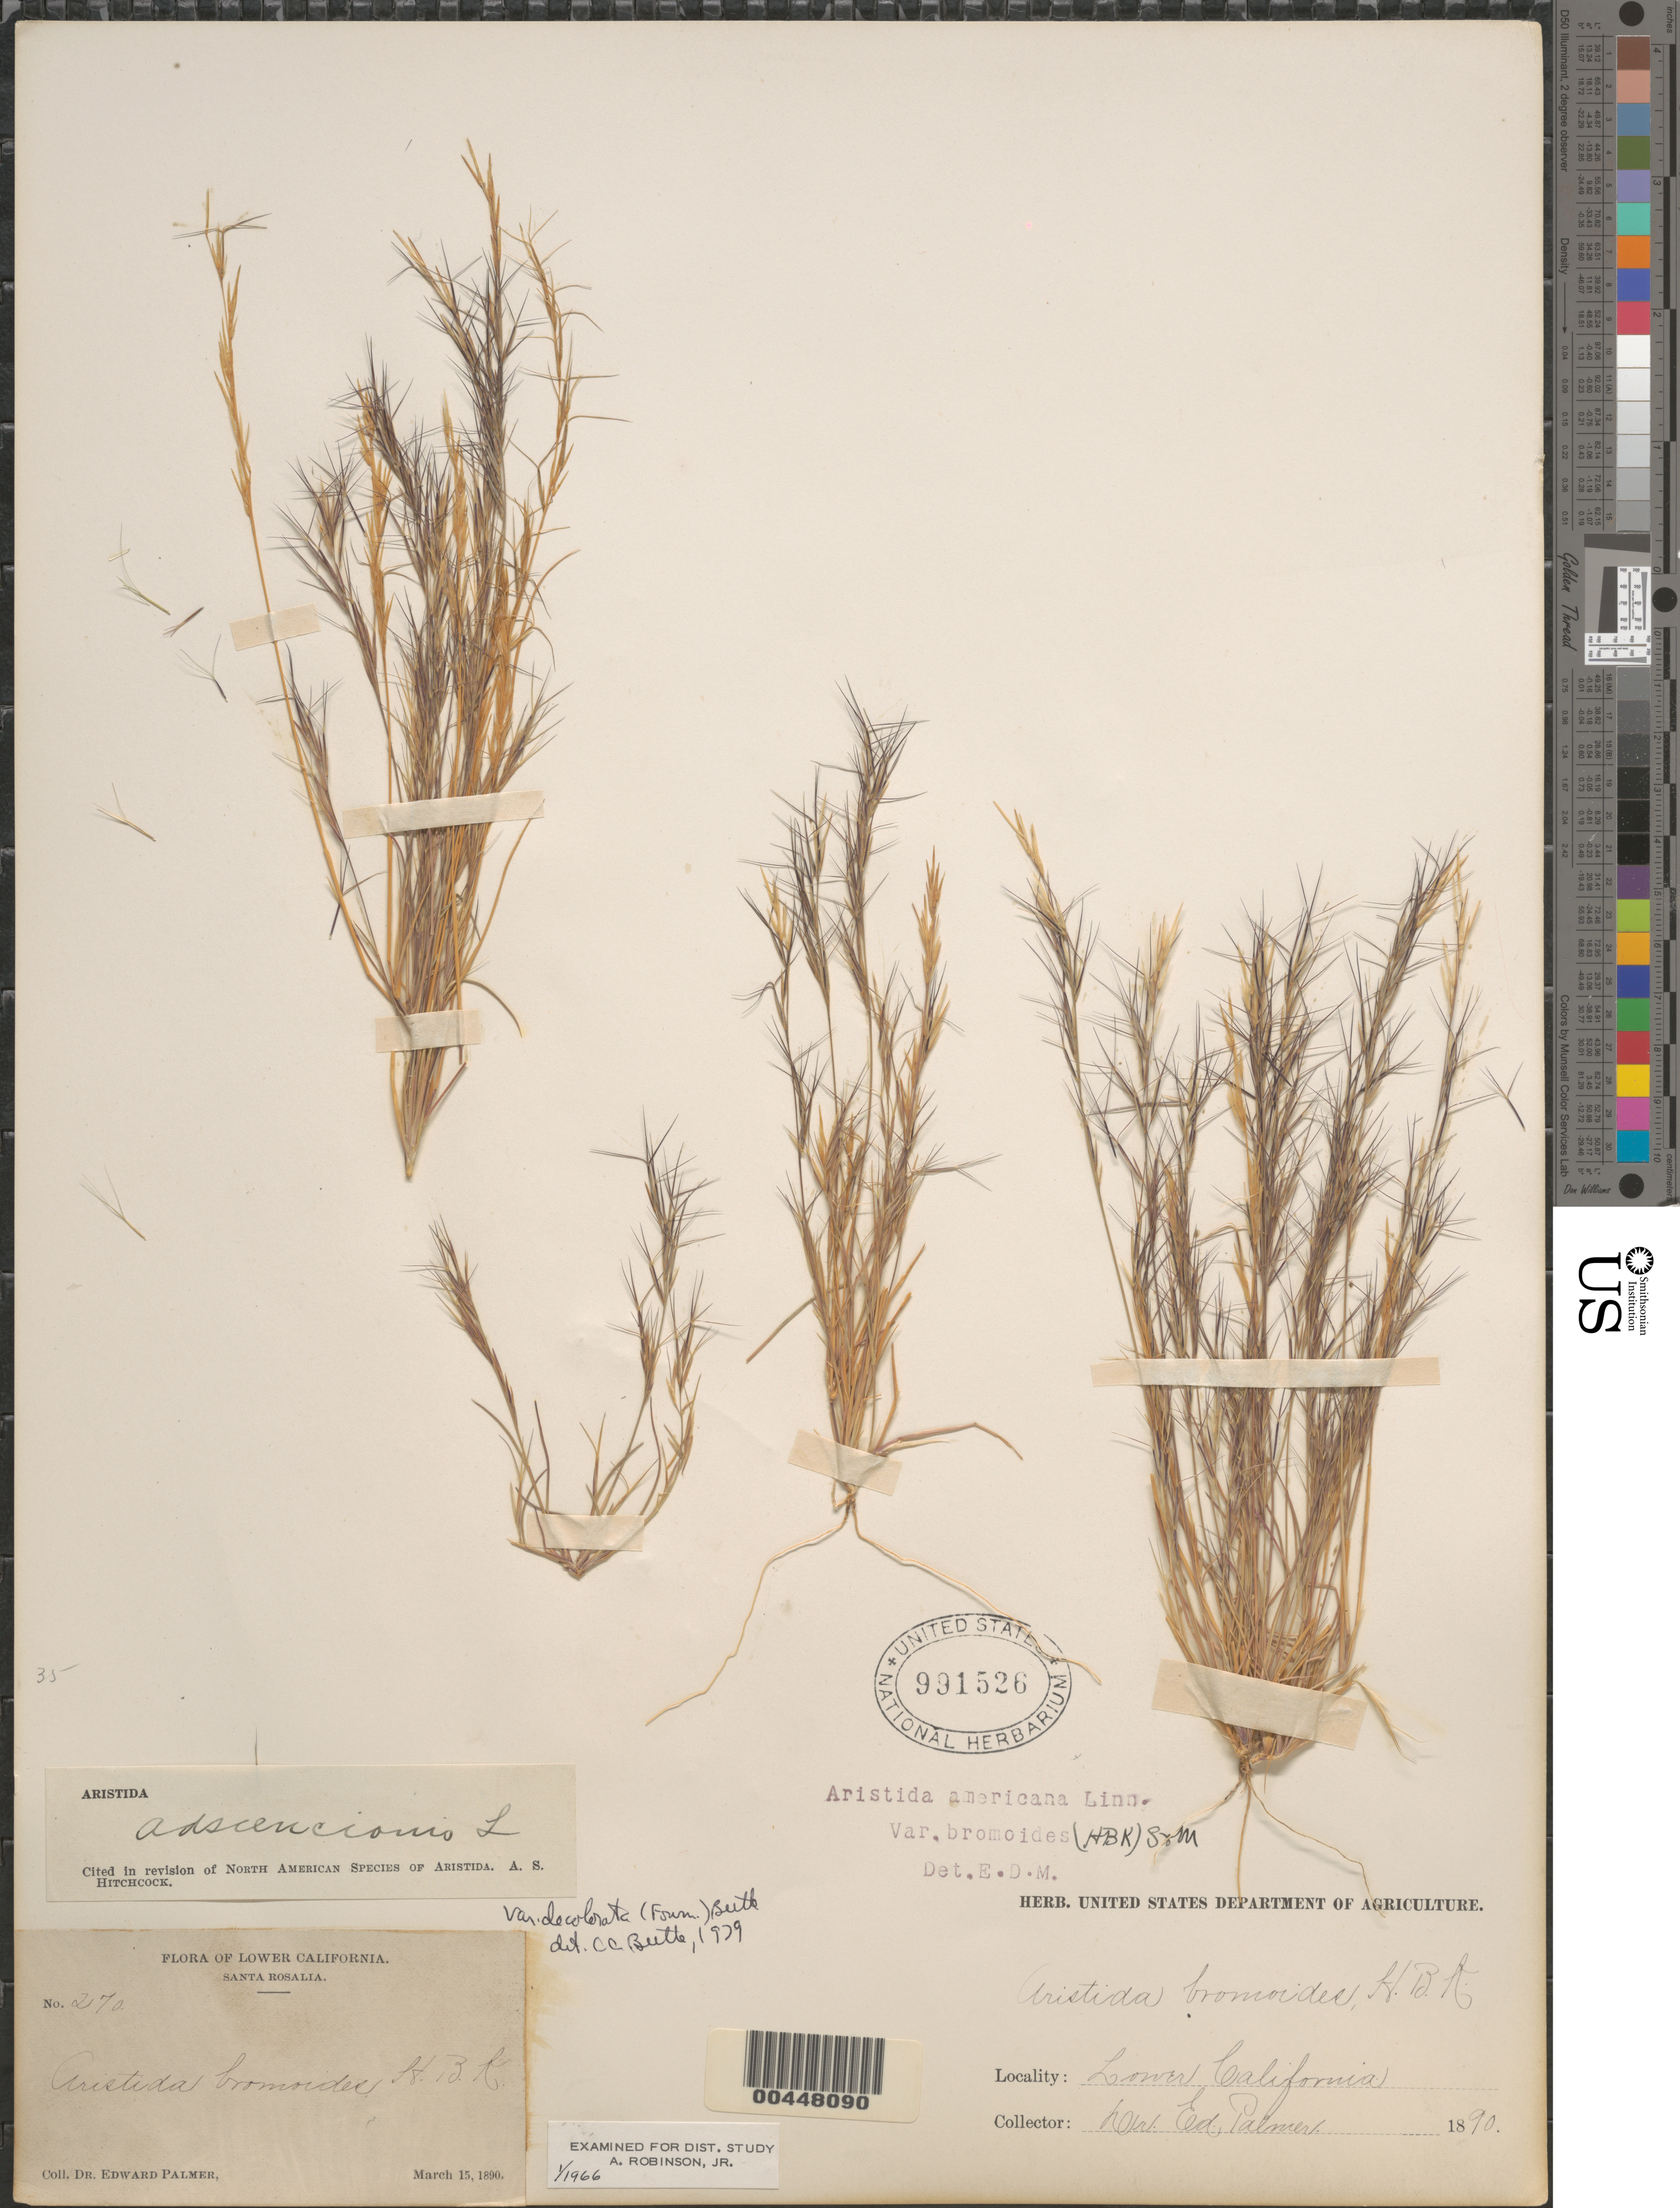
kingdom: Plantae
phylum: Tracheophyta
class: Liliopsida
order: Poales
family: Poaceae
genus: Aristida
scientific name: Aristida adscensionis var. decolorata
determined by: Beetle, O. A.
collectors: E. Palmer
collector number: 270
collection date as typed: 15 Mar 1890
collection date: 1890-03-15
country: Mexico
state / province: Baja California Sur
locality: Santa Rosalia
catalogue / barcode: US 991526